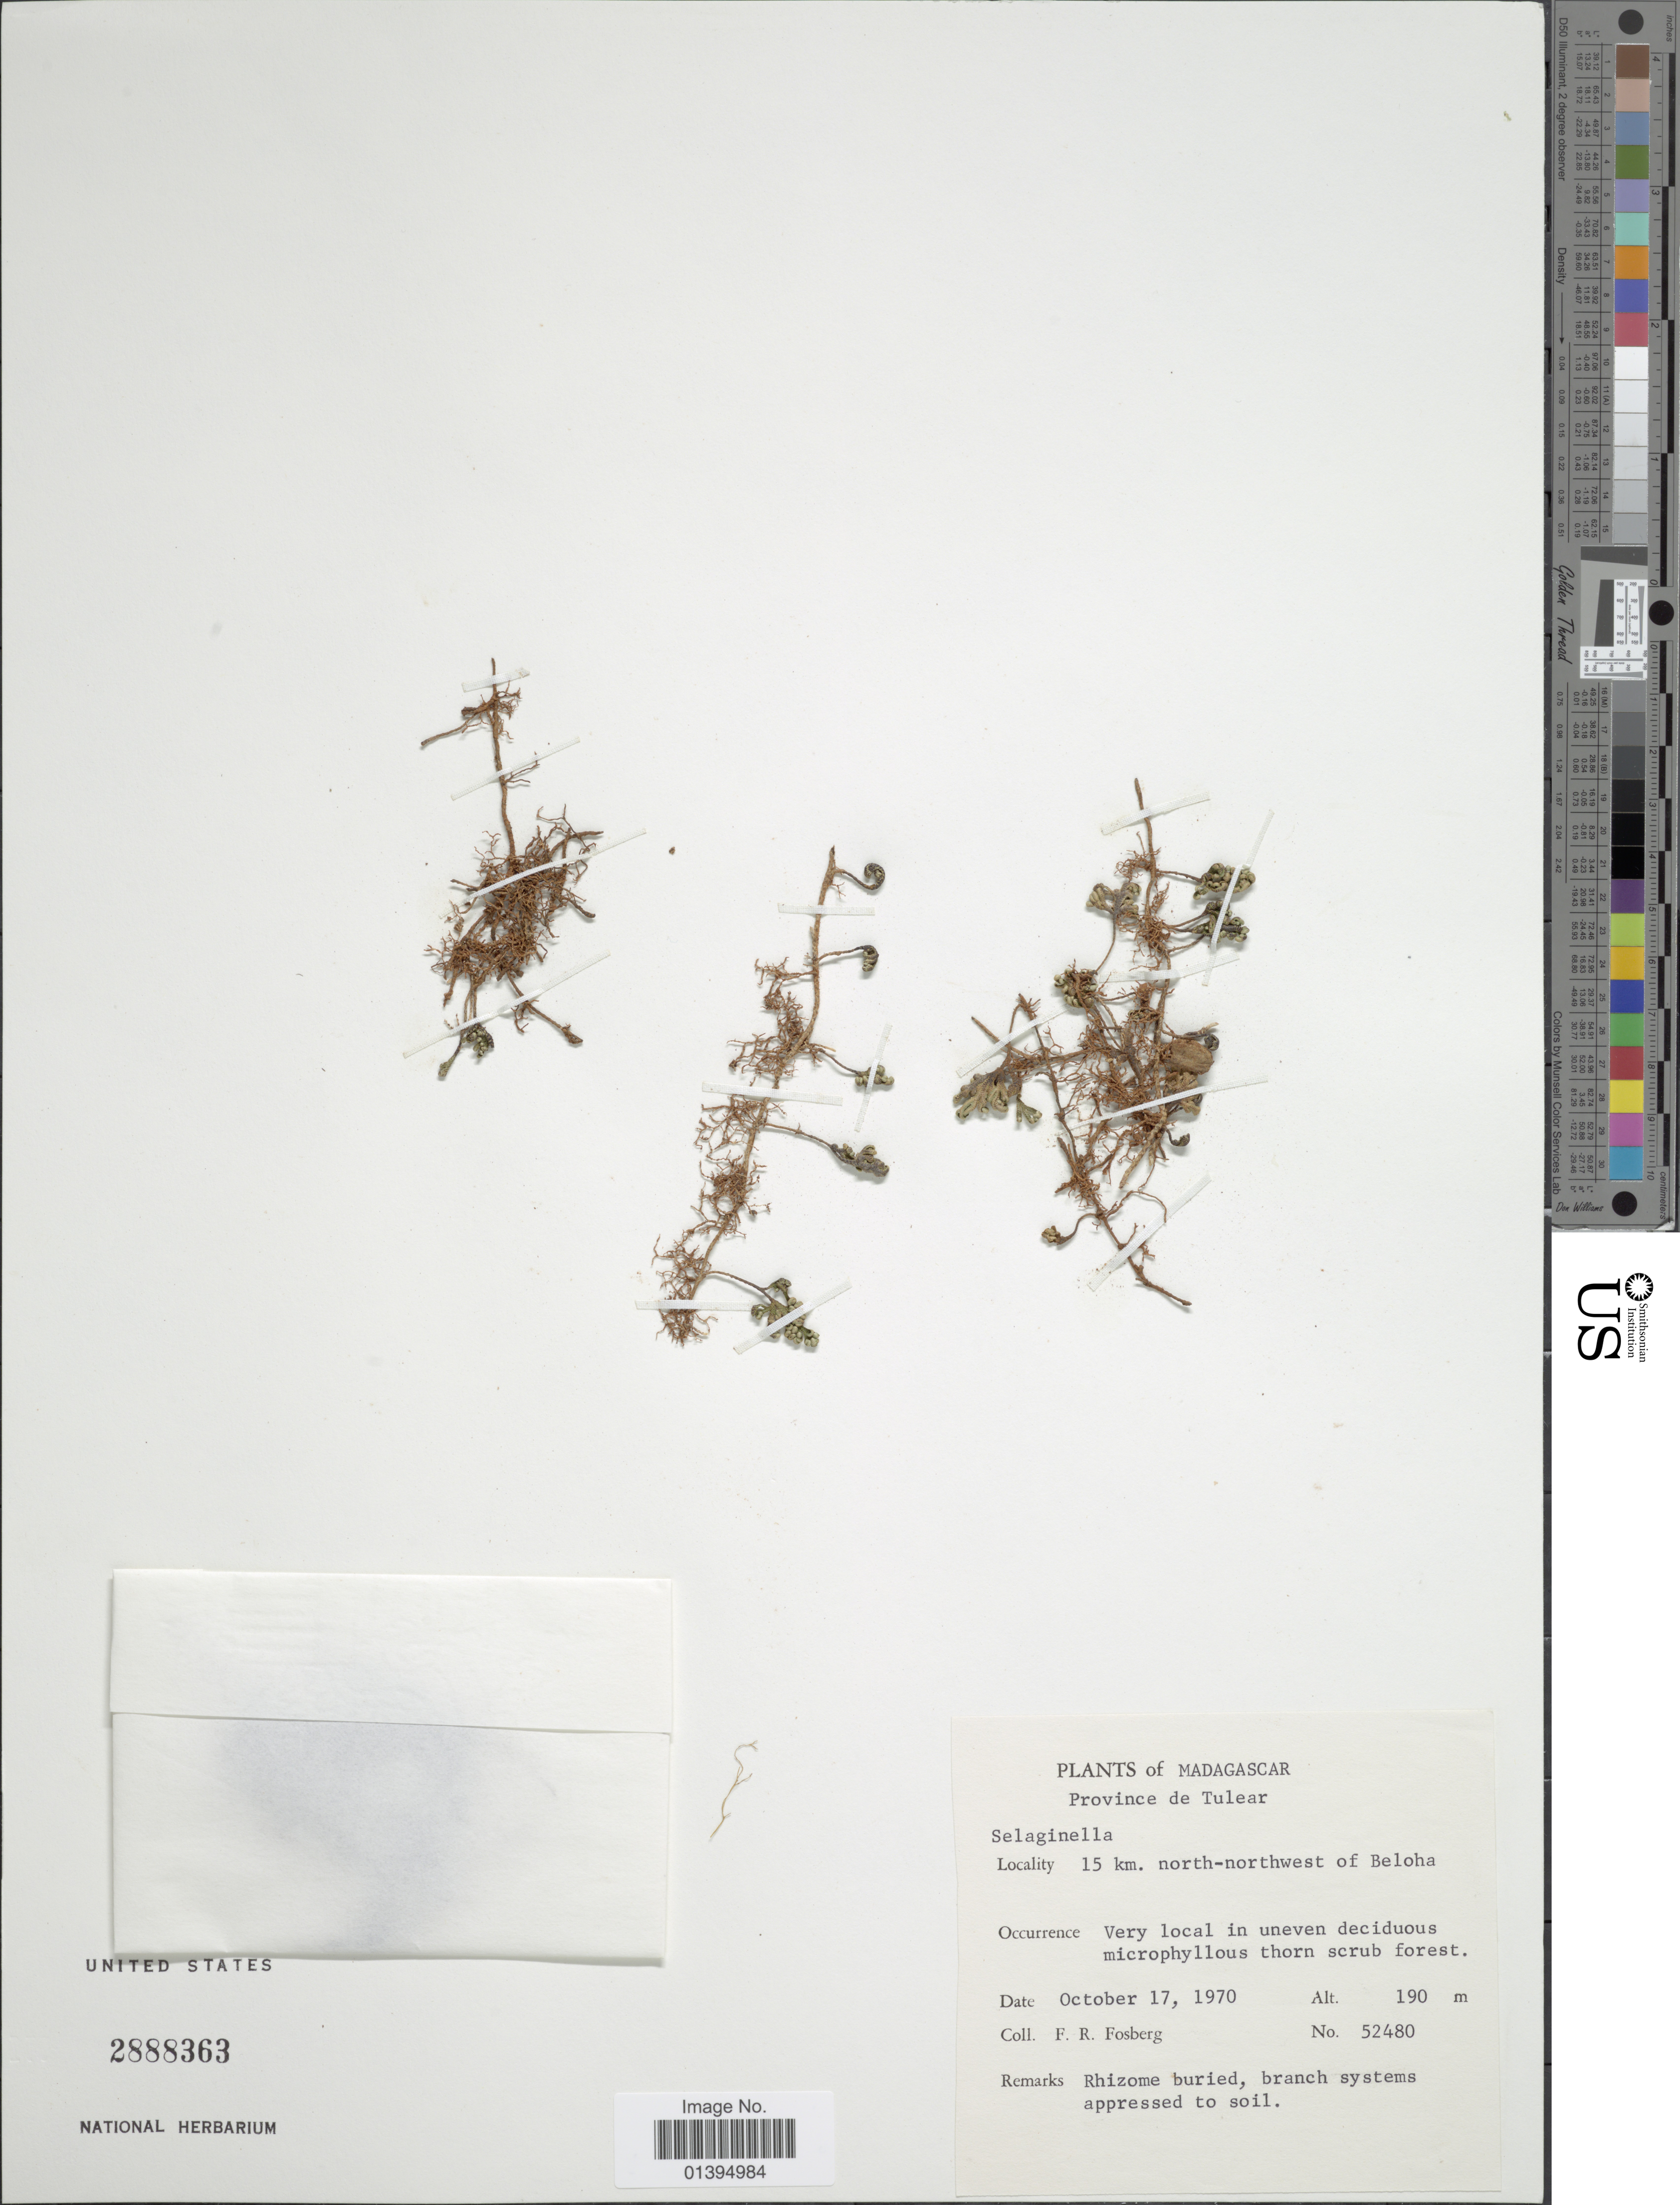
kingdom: Plantae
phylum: Tracheophyta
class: Lycopodiopsida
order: Selaginellales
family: Selaginellaceae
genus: Selaginella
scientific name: Selaginella sp.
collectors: F. R. Fosberg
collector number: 52480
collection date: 1970-10-17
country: Madagascar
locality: Province de Tulear, 15 km north-northwest of Beloha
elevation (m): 190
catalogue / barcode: US 2888363